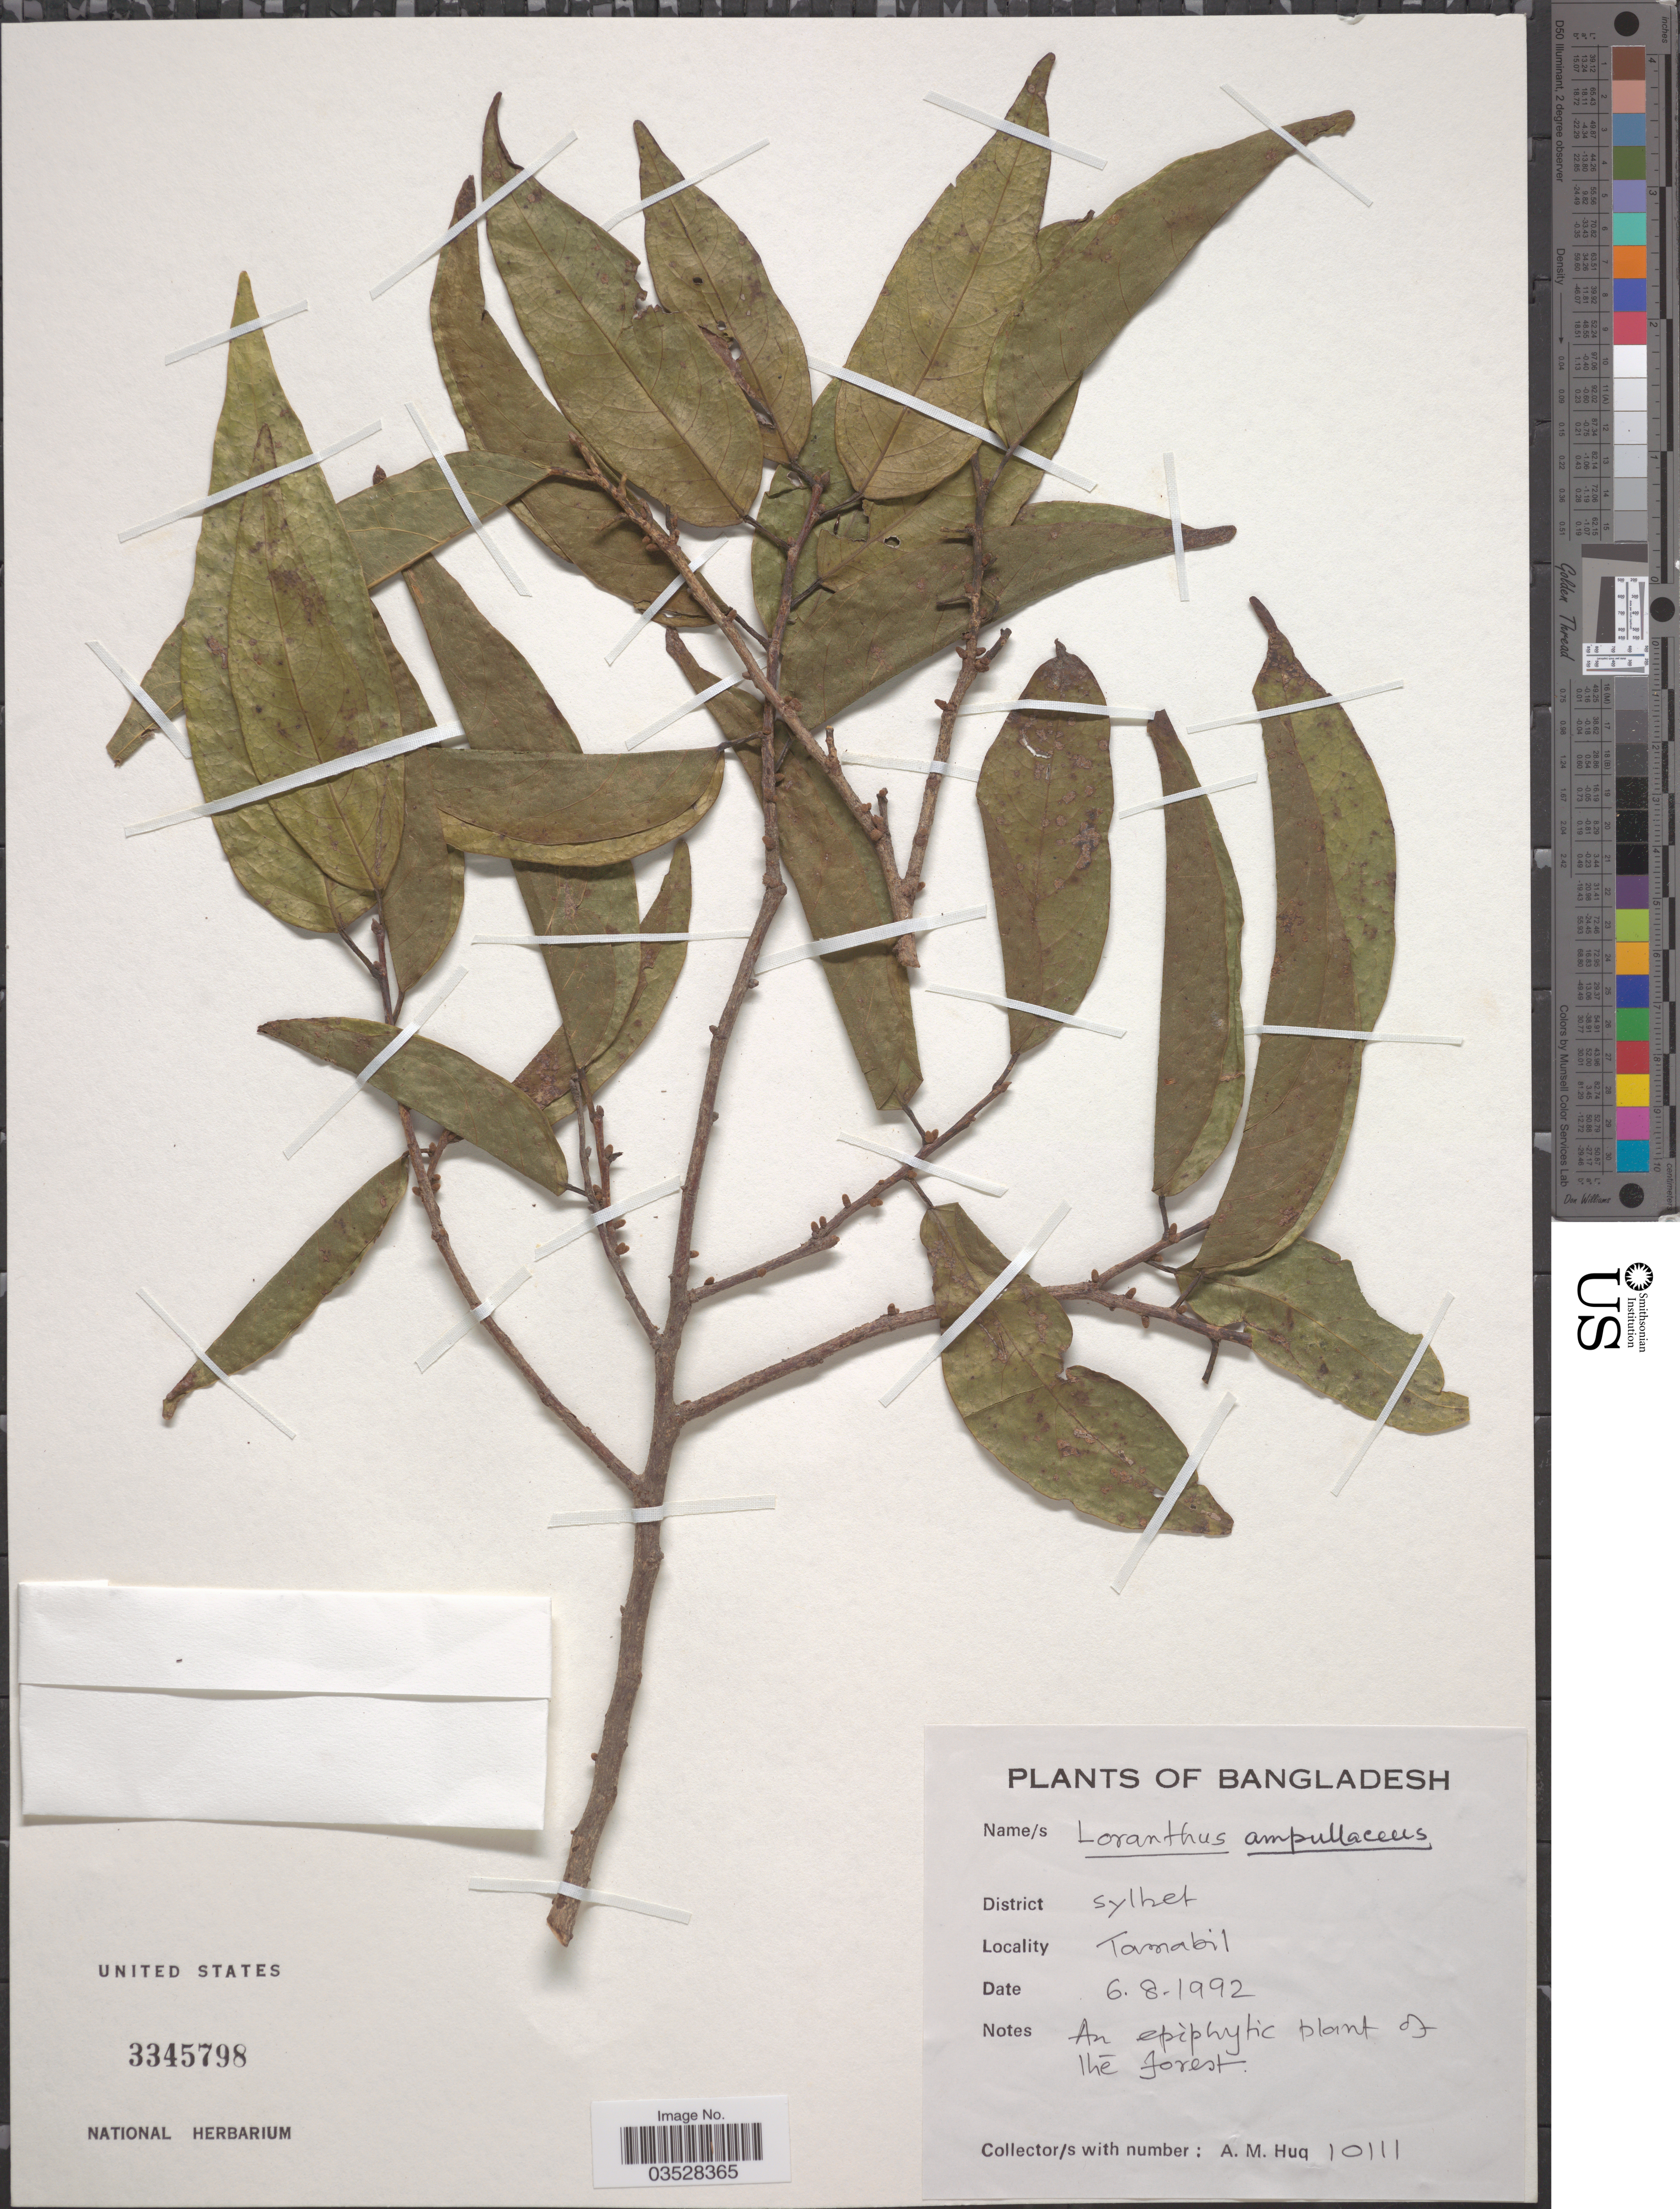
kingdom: Plantae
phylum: Tracheophyta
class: Magnoliopsida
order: Santalales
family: Loranthaceae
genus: Loranthus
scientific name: Loranthus ampullaceus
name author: Roxb.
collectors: A. M. Huq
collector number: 10111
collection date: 1992-08-06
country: Bangladesh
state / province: Sylhet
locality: District Sylhet. Tamabil.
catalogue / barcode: US 3345798